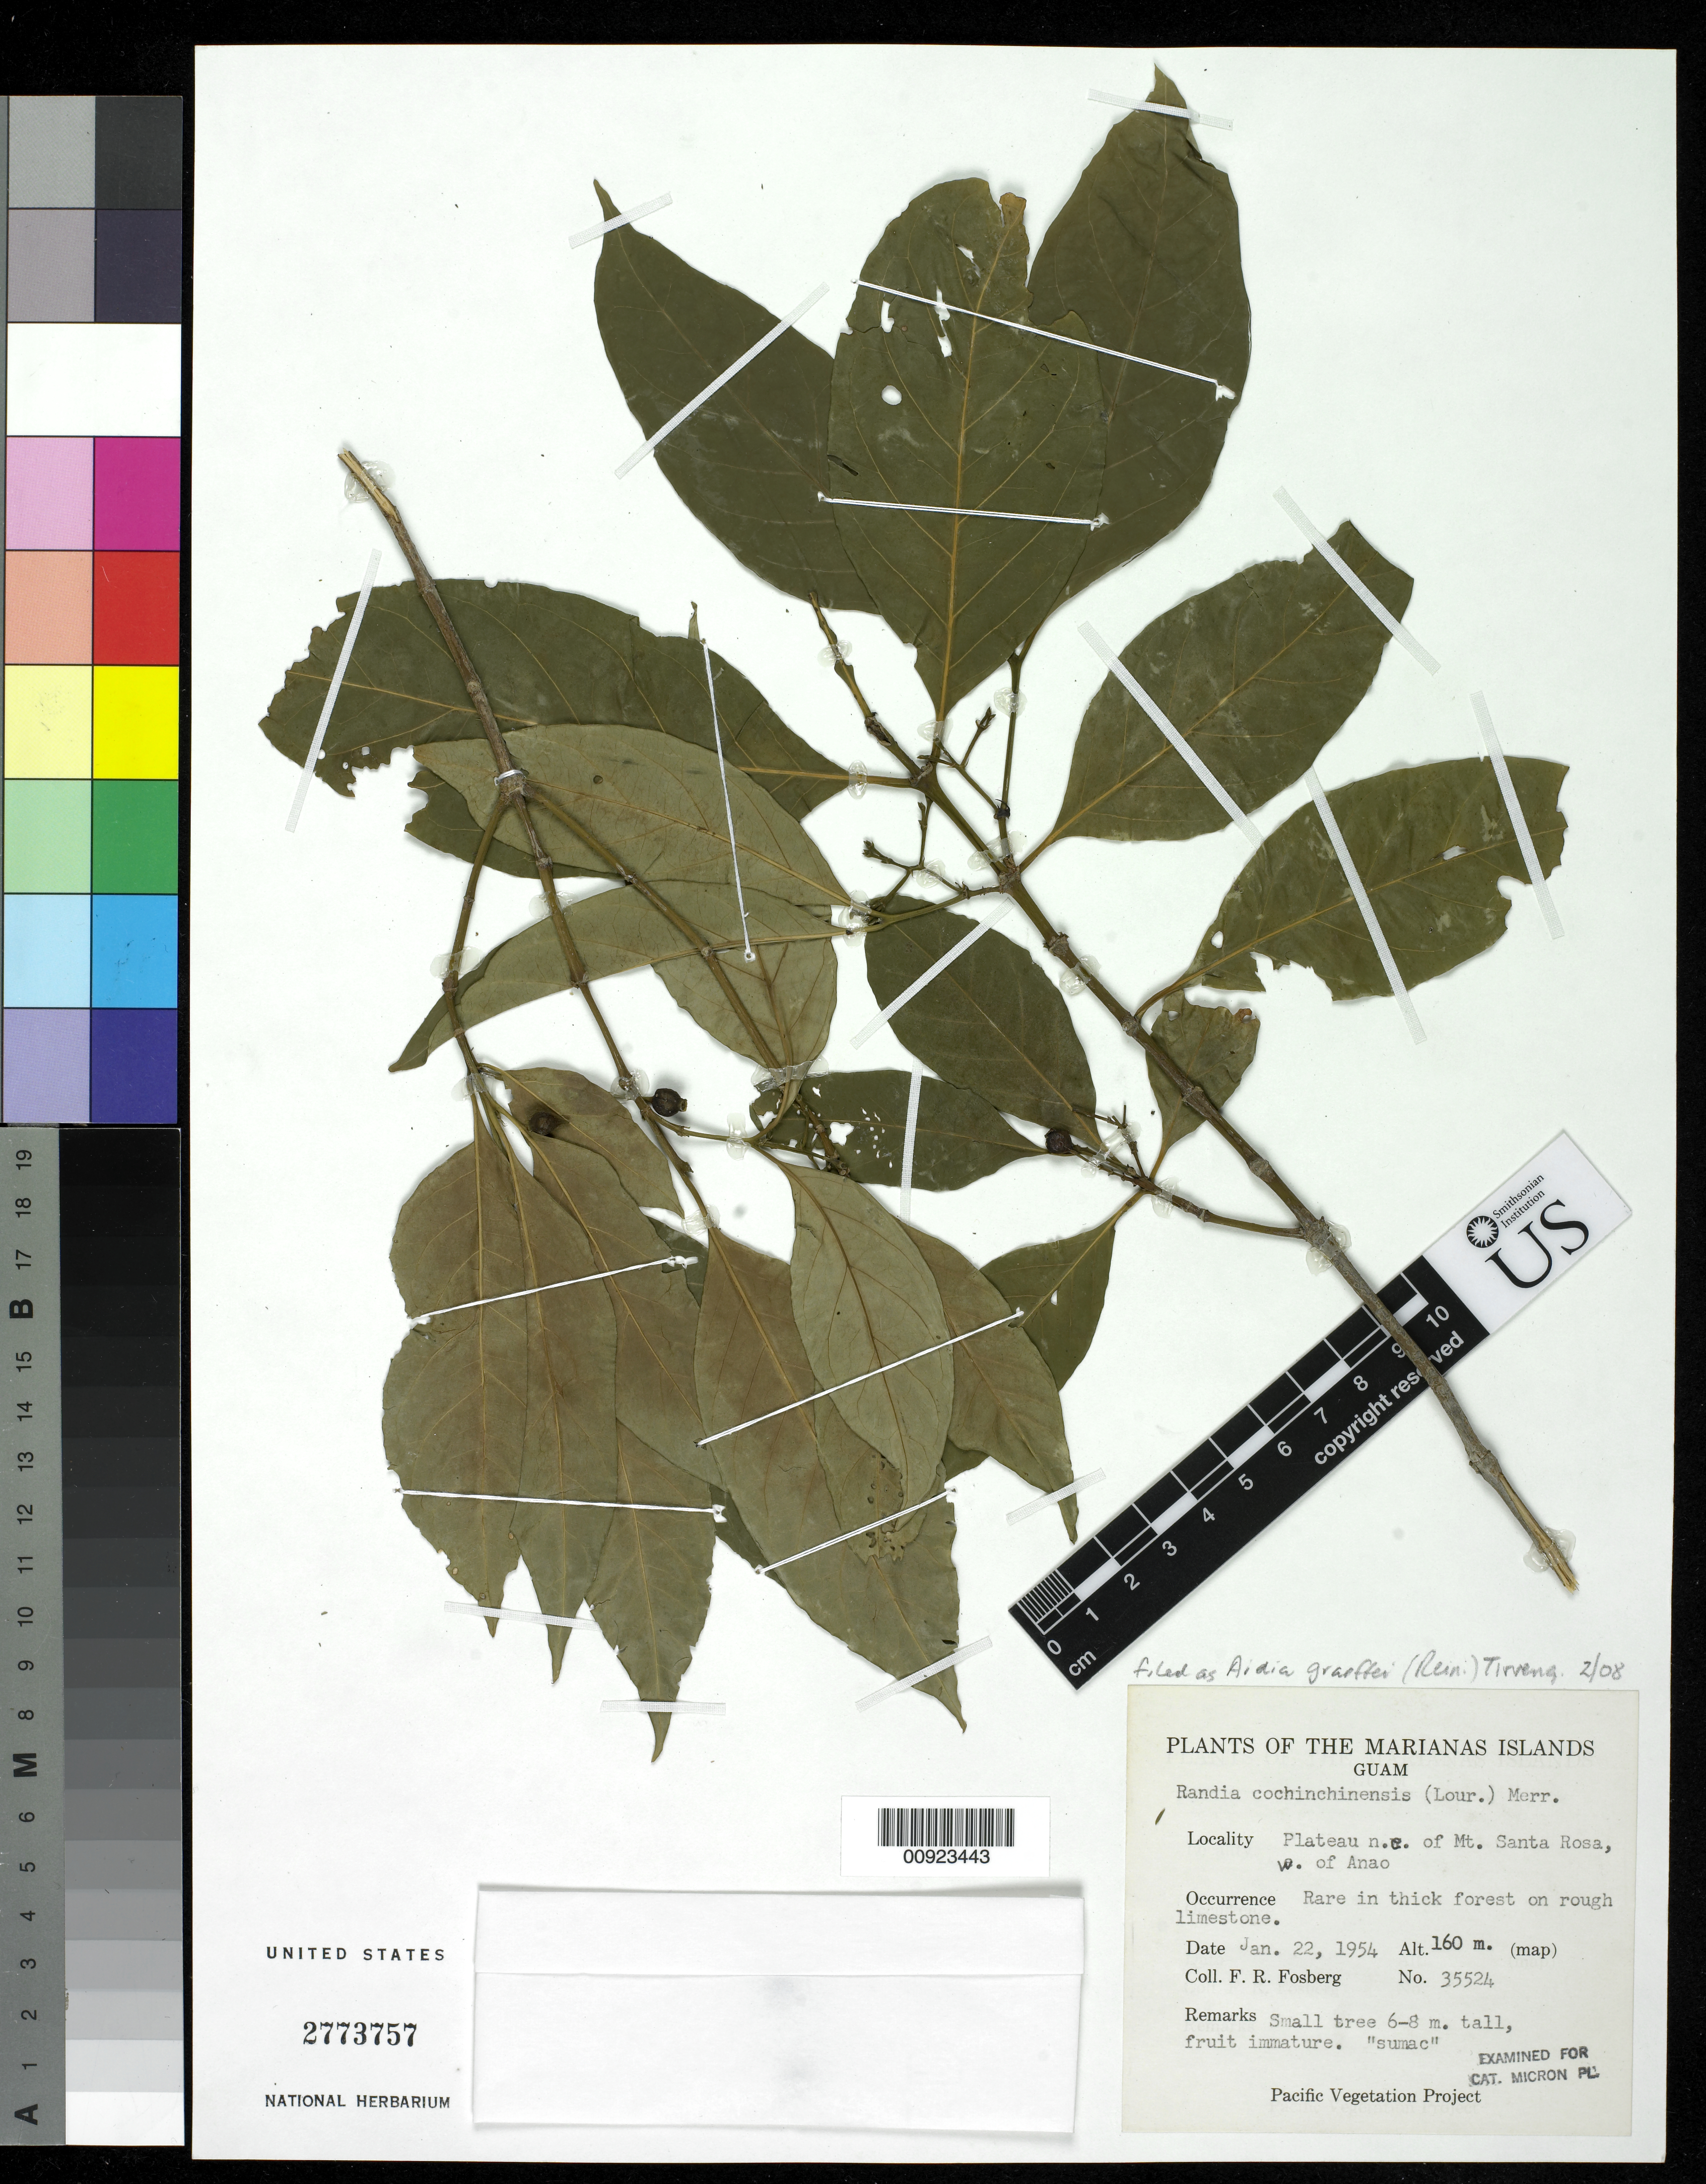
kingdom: Plantae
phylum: Tracheophyta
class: Magnoliopsida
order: Gentianales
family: Rubiaceae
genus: Aidia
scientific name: Aidia graeffei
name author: (Reinecke) Tirveng.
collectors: F. R. Fosberg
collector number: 35524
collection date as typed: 22 Jan 1954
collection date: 1954-01-22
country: Guam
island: Guam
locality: Plateau NE of Mt. Santa Rosa, W of Anao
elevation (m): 160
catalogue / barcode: US 2773757